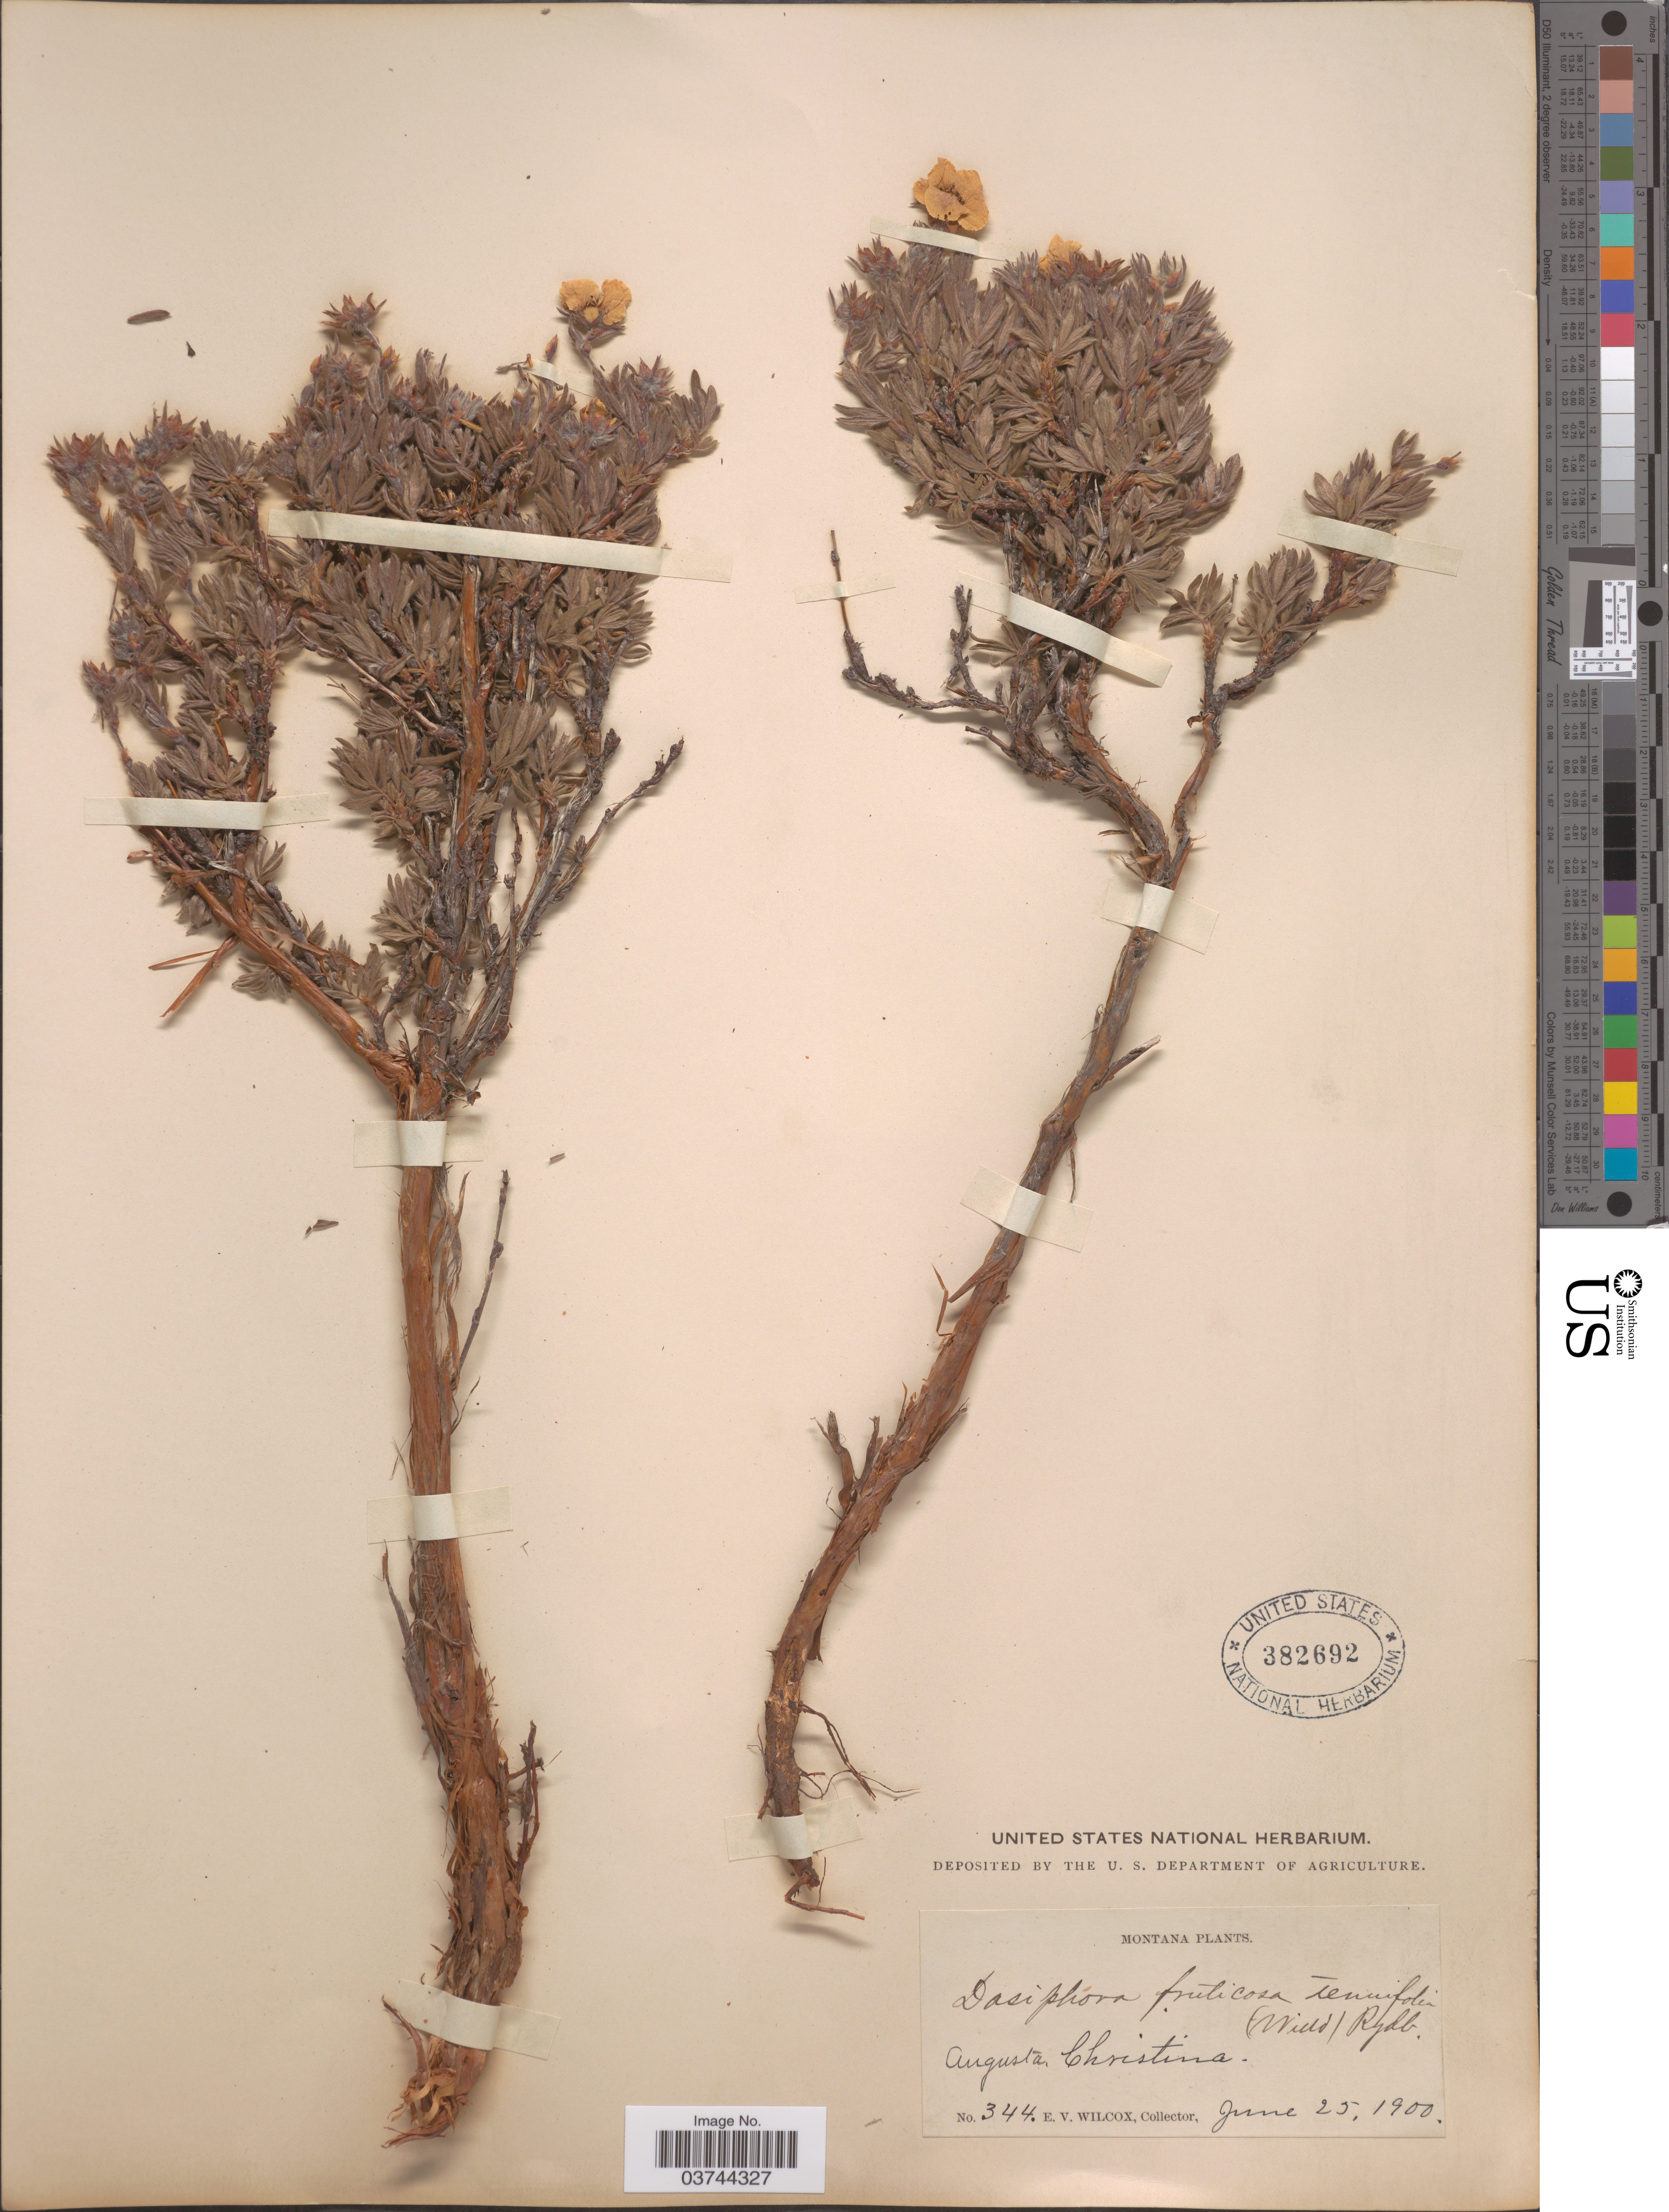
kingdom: Plantae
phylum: Tracheophyta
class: Magnoliopsida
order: Rosales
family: Rosaceae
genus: Dasiphora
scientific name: Dasiphora fruticosa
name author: (L.) Rydb.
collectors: E. V. Wilcox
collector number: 344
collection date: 1900-06-25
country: United States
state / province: Montana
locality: Augusta, Christina.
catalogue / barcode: US 382692